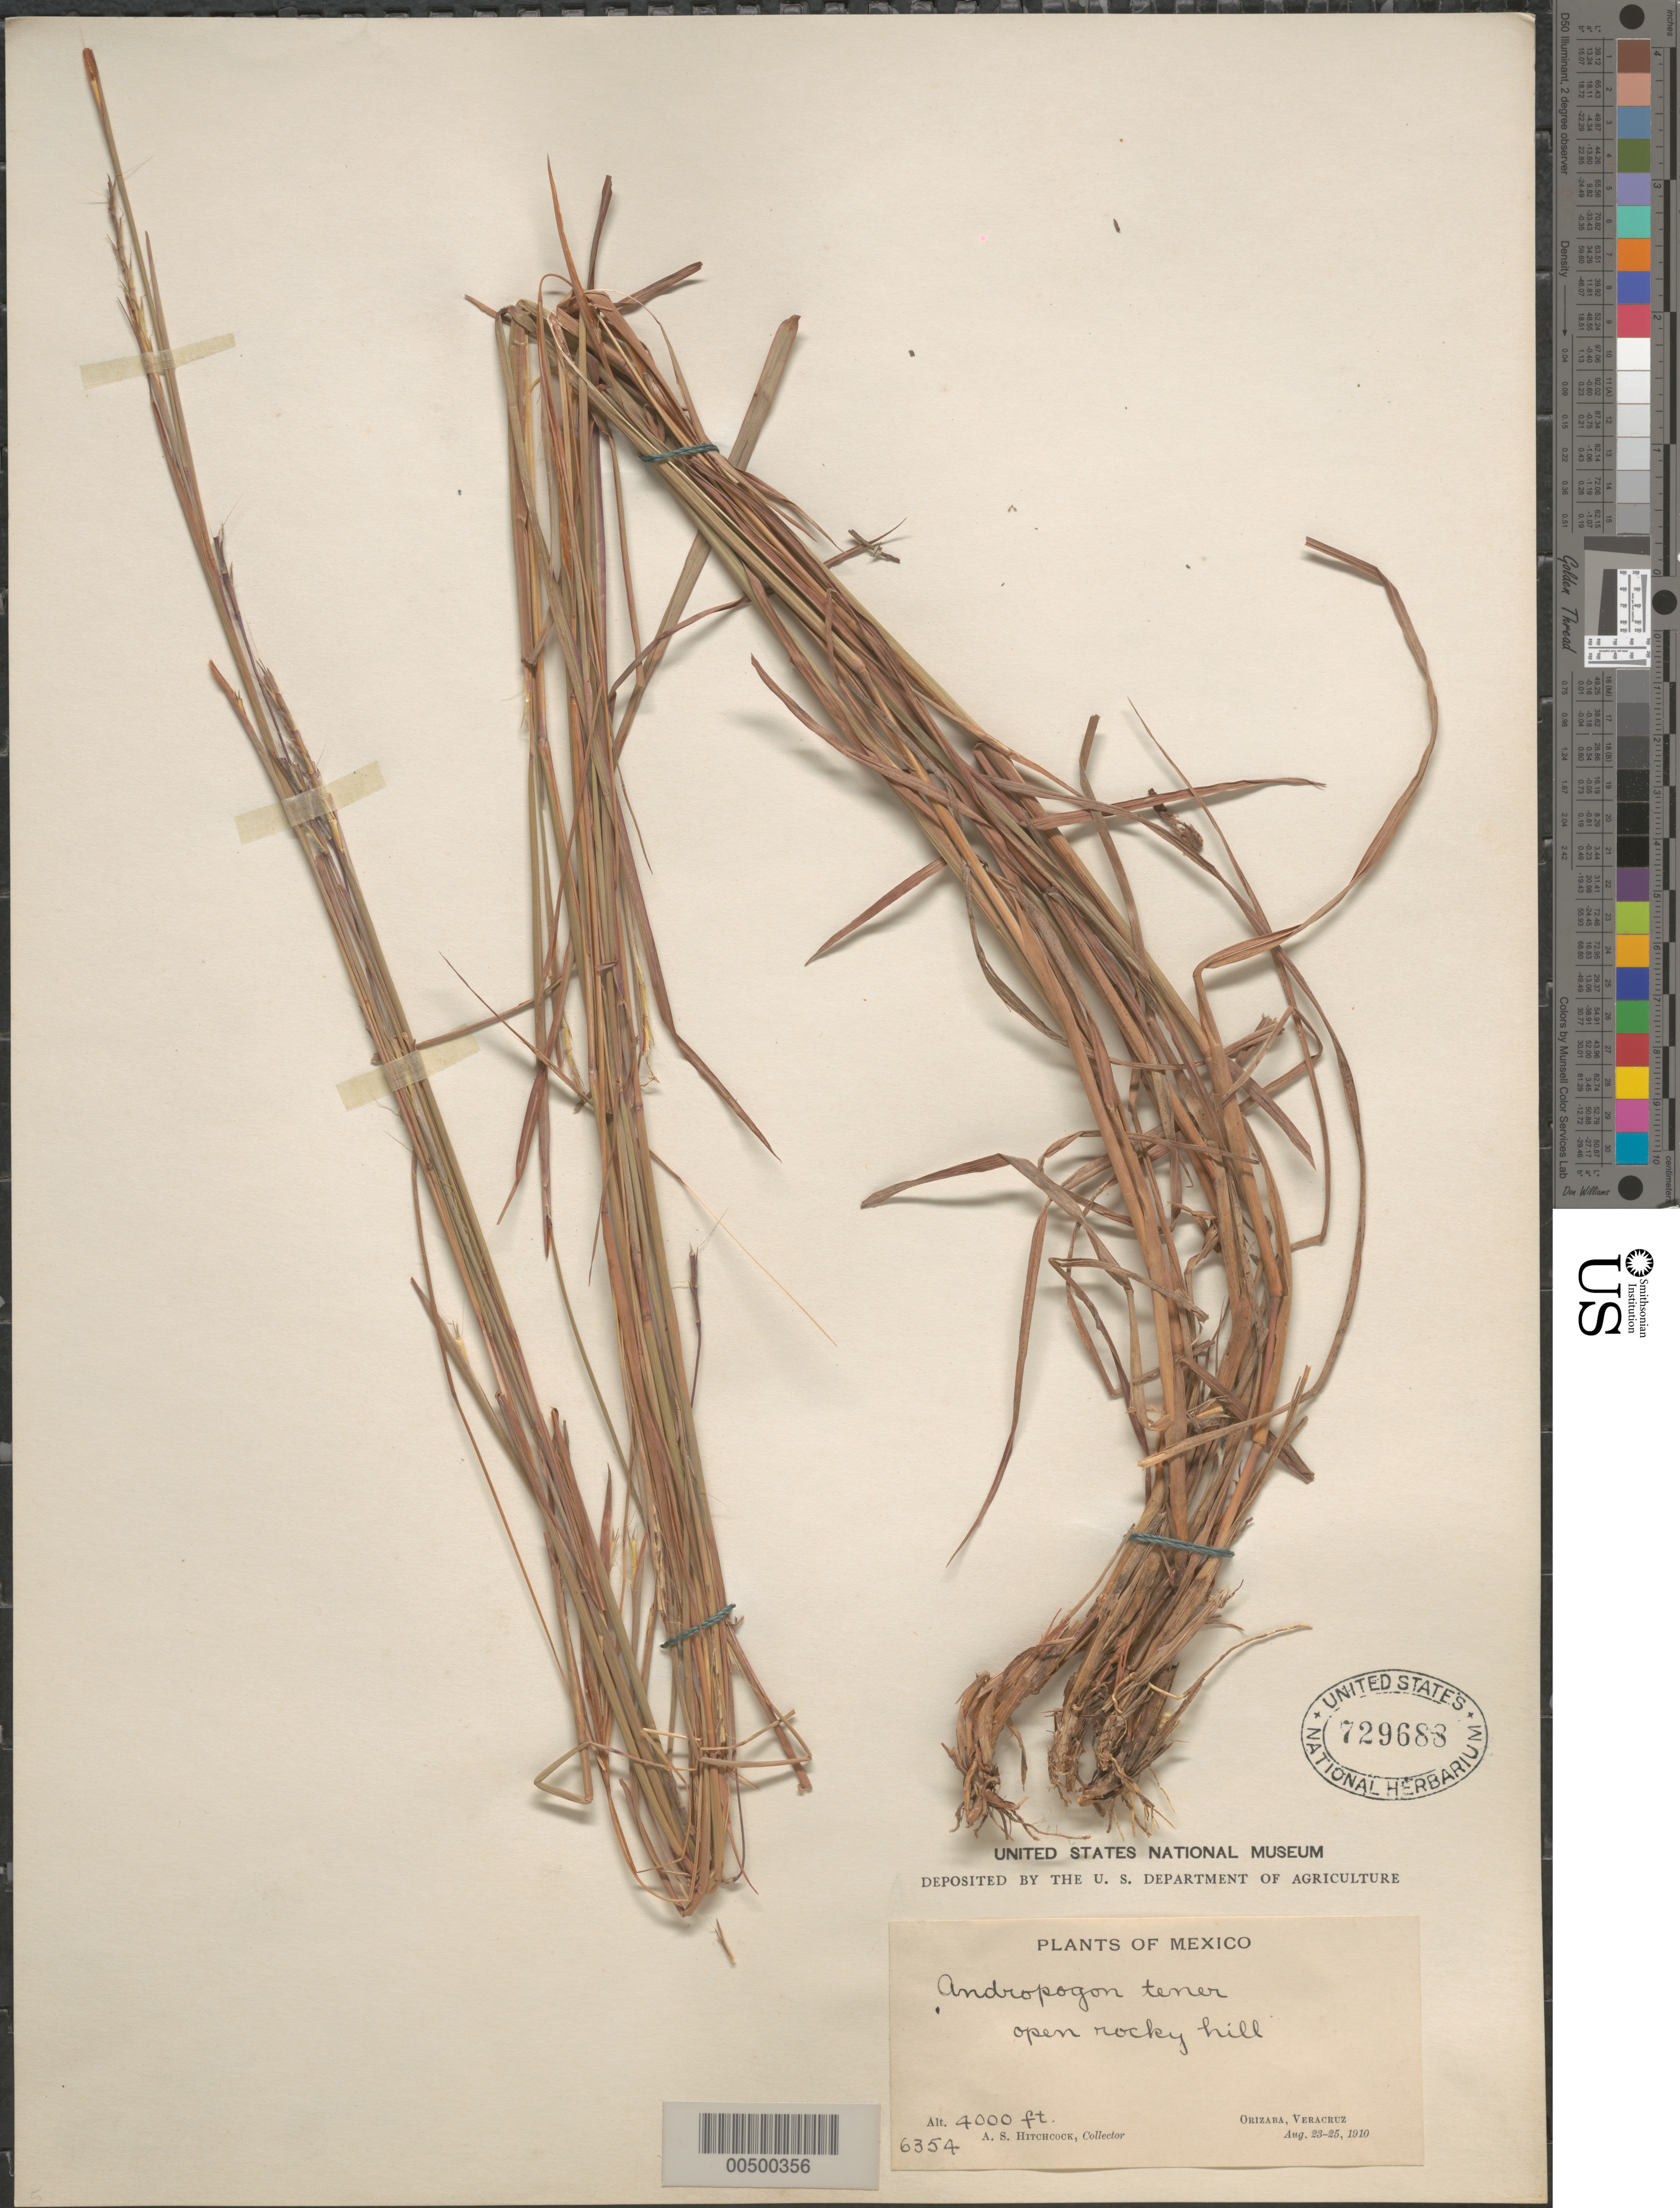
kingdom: Plantae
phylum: Tracheophyta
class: Liliopsida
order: Poales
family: Poaceae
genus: Schizachyrium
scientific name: Schizachyrium sanguineum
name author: (Retz.) Alston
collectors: A. S. Hitchcock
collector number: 6354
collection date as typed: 23 Aug 1910 to 25 Aug 1910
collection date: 1910-08-23/1910-08-25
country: Mexico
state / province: Veracruz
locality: Orizaba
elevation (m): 1219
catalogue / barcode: US 729688